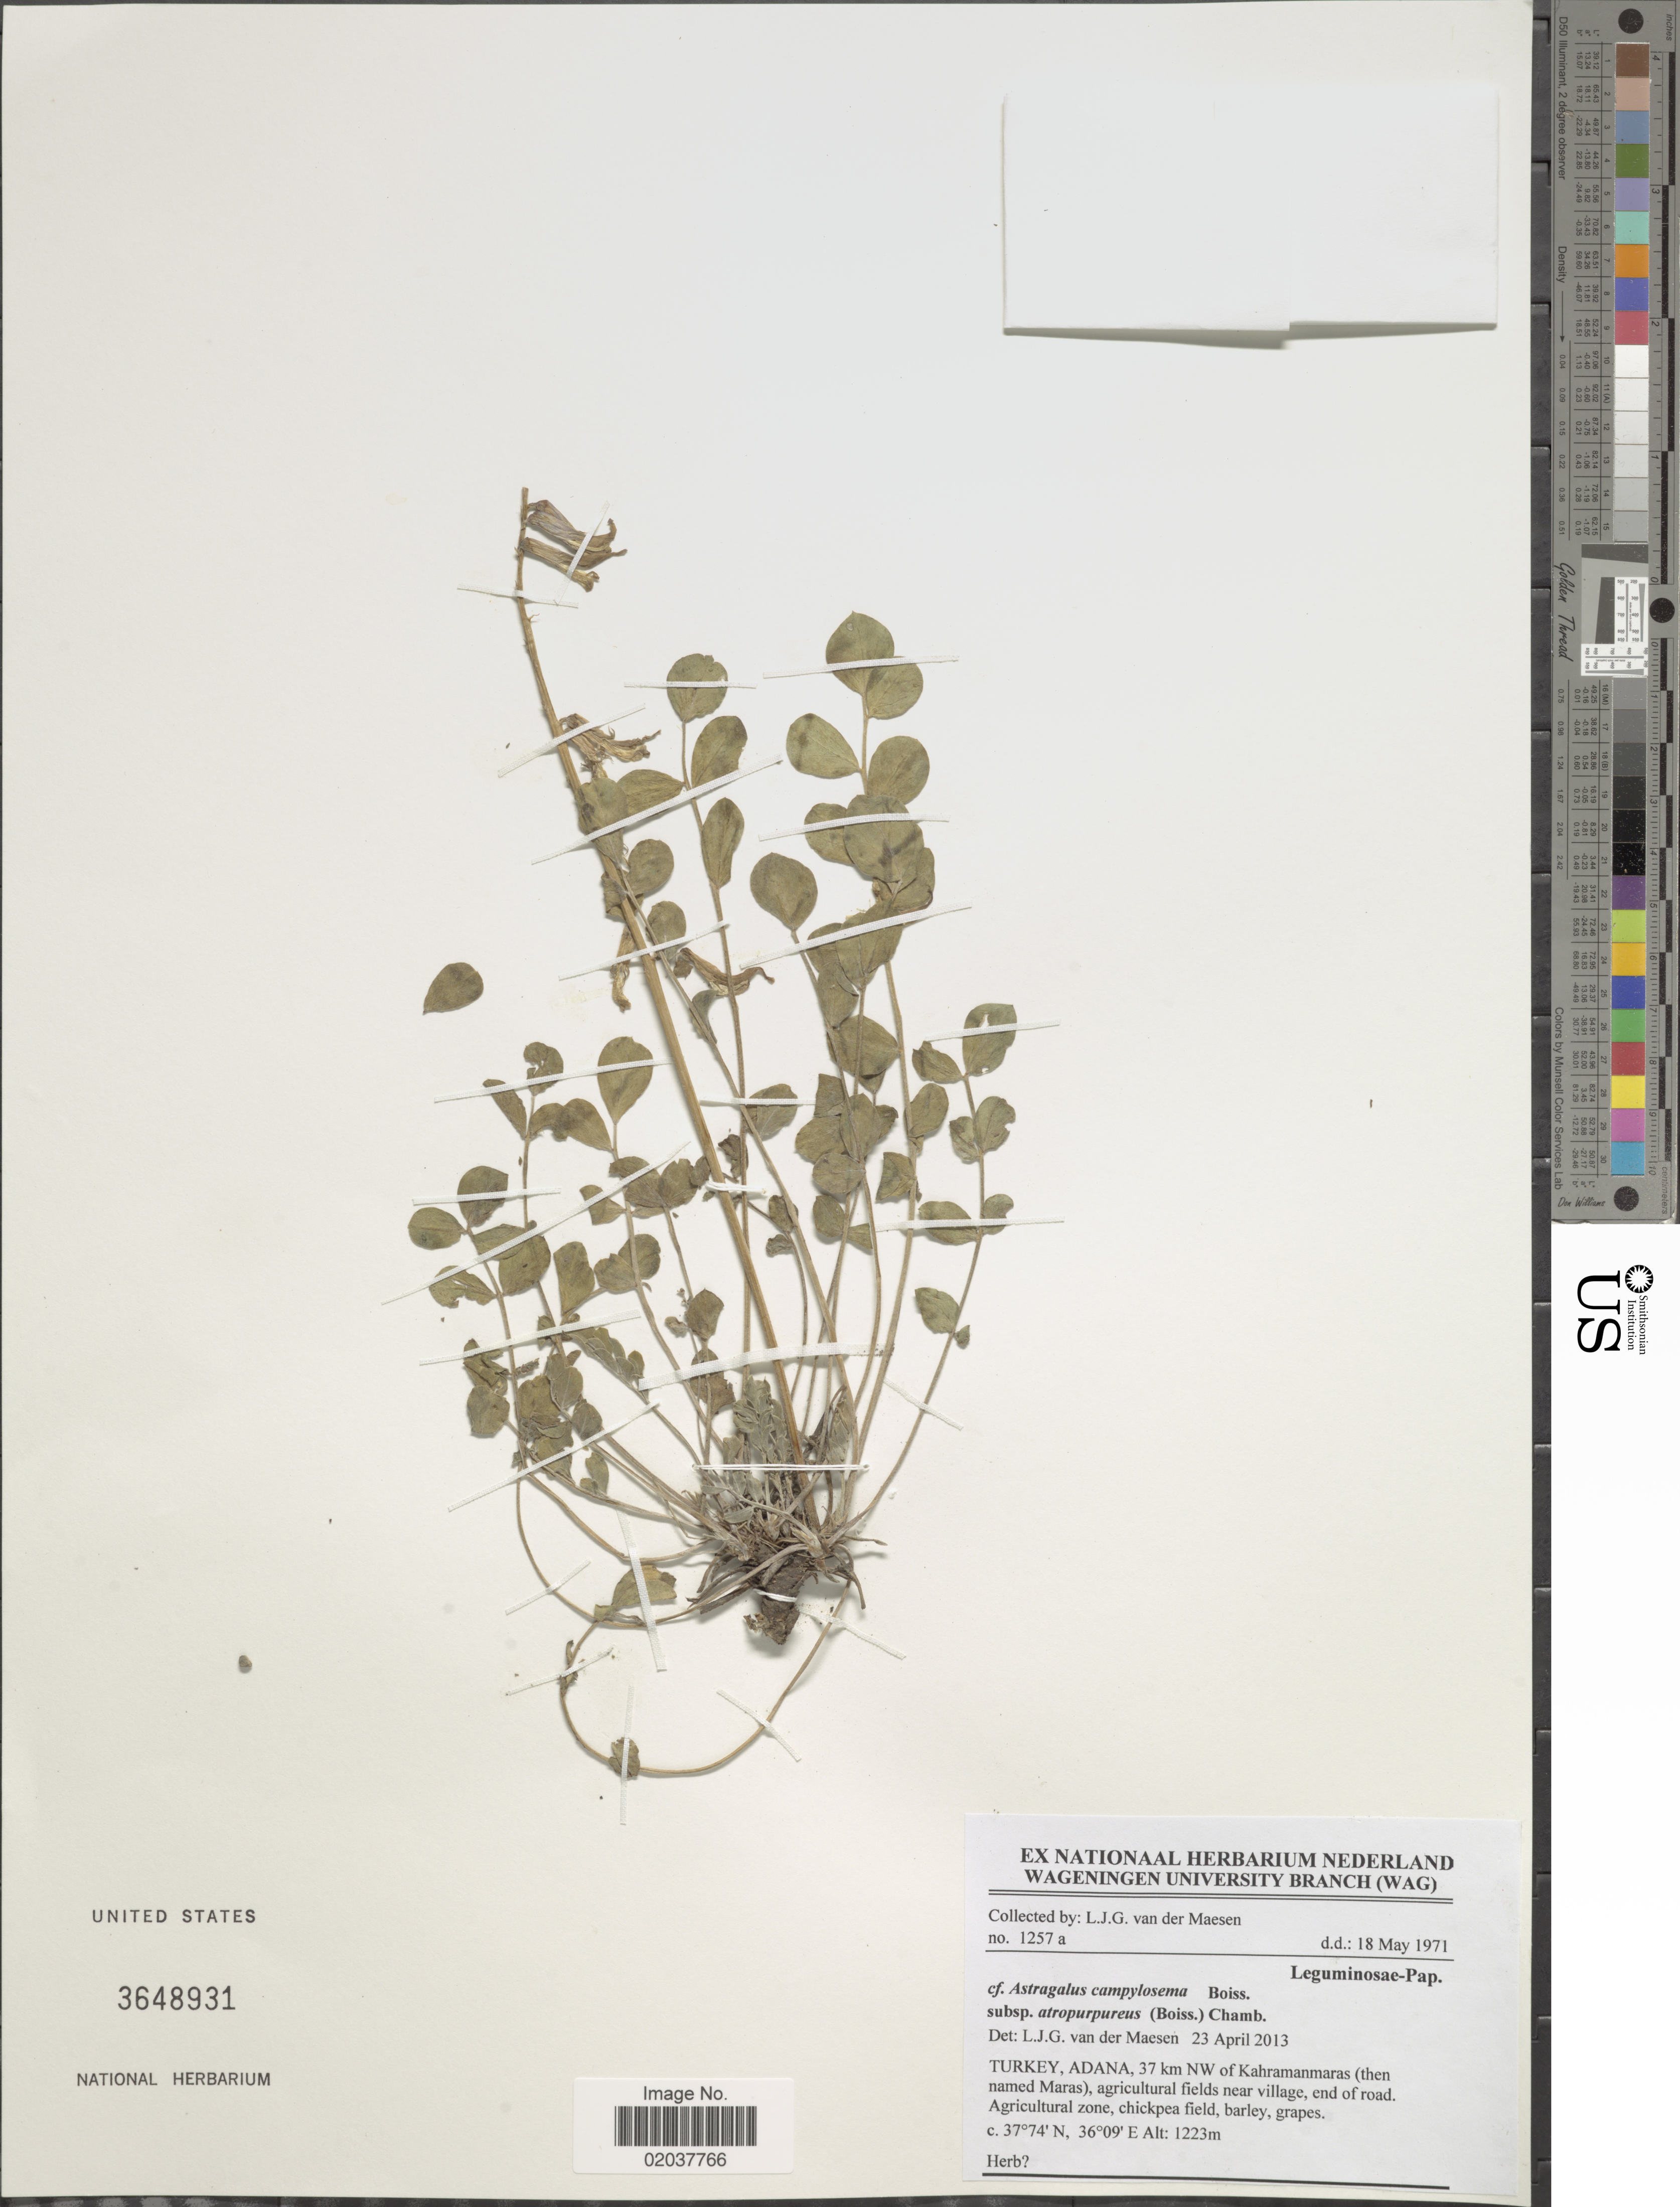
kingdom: Plantae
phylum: Tracheophyta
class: Magnoliopsida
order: Fabales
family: Fabaceae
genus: Astragalus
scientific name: Astragalus campylosema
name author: Boiss.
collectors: L. van der Maesen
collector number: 1257a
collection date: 1971-05-18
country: Turkey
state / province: Adana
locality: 37 km NW of Kahramanmaras (then named Maras)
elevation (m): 1223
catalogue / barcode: US 3648931